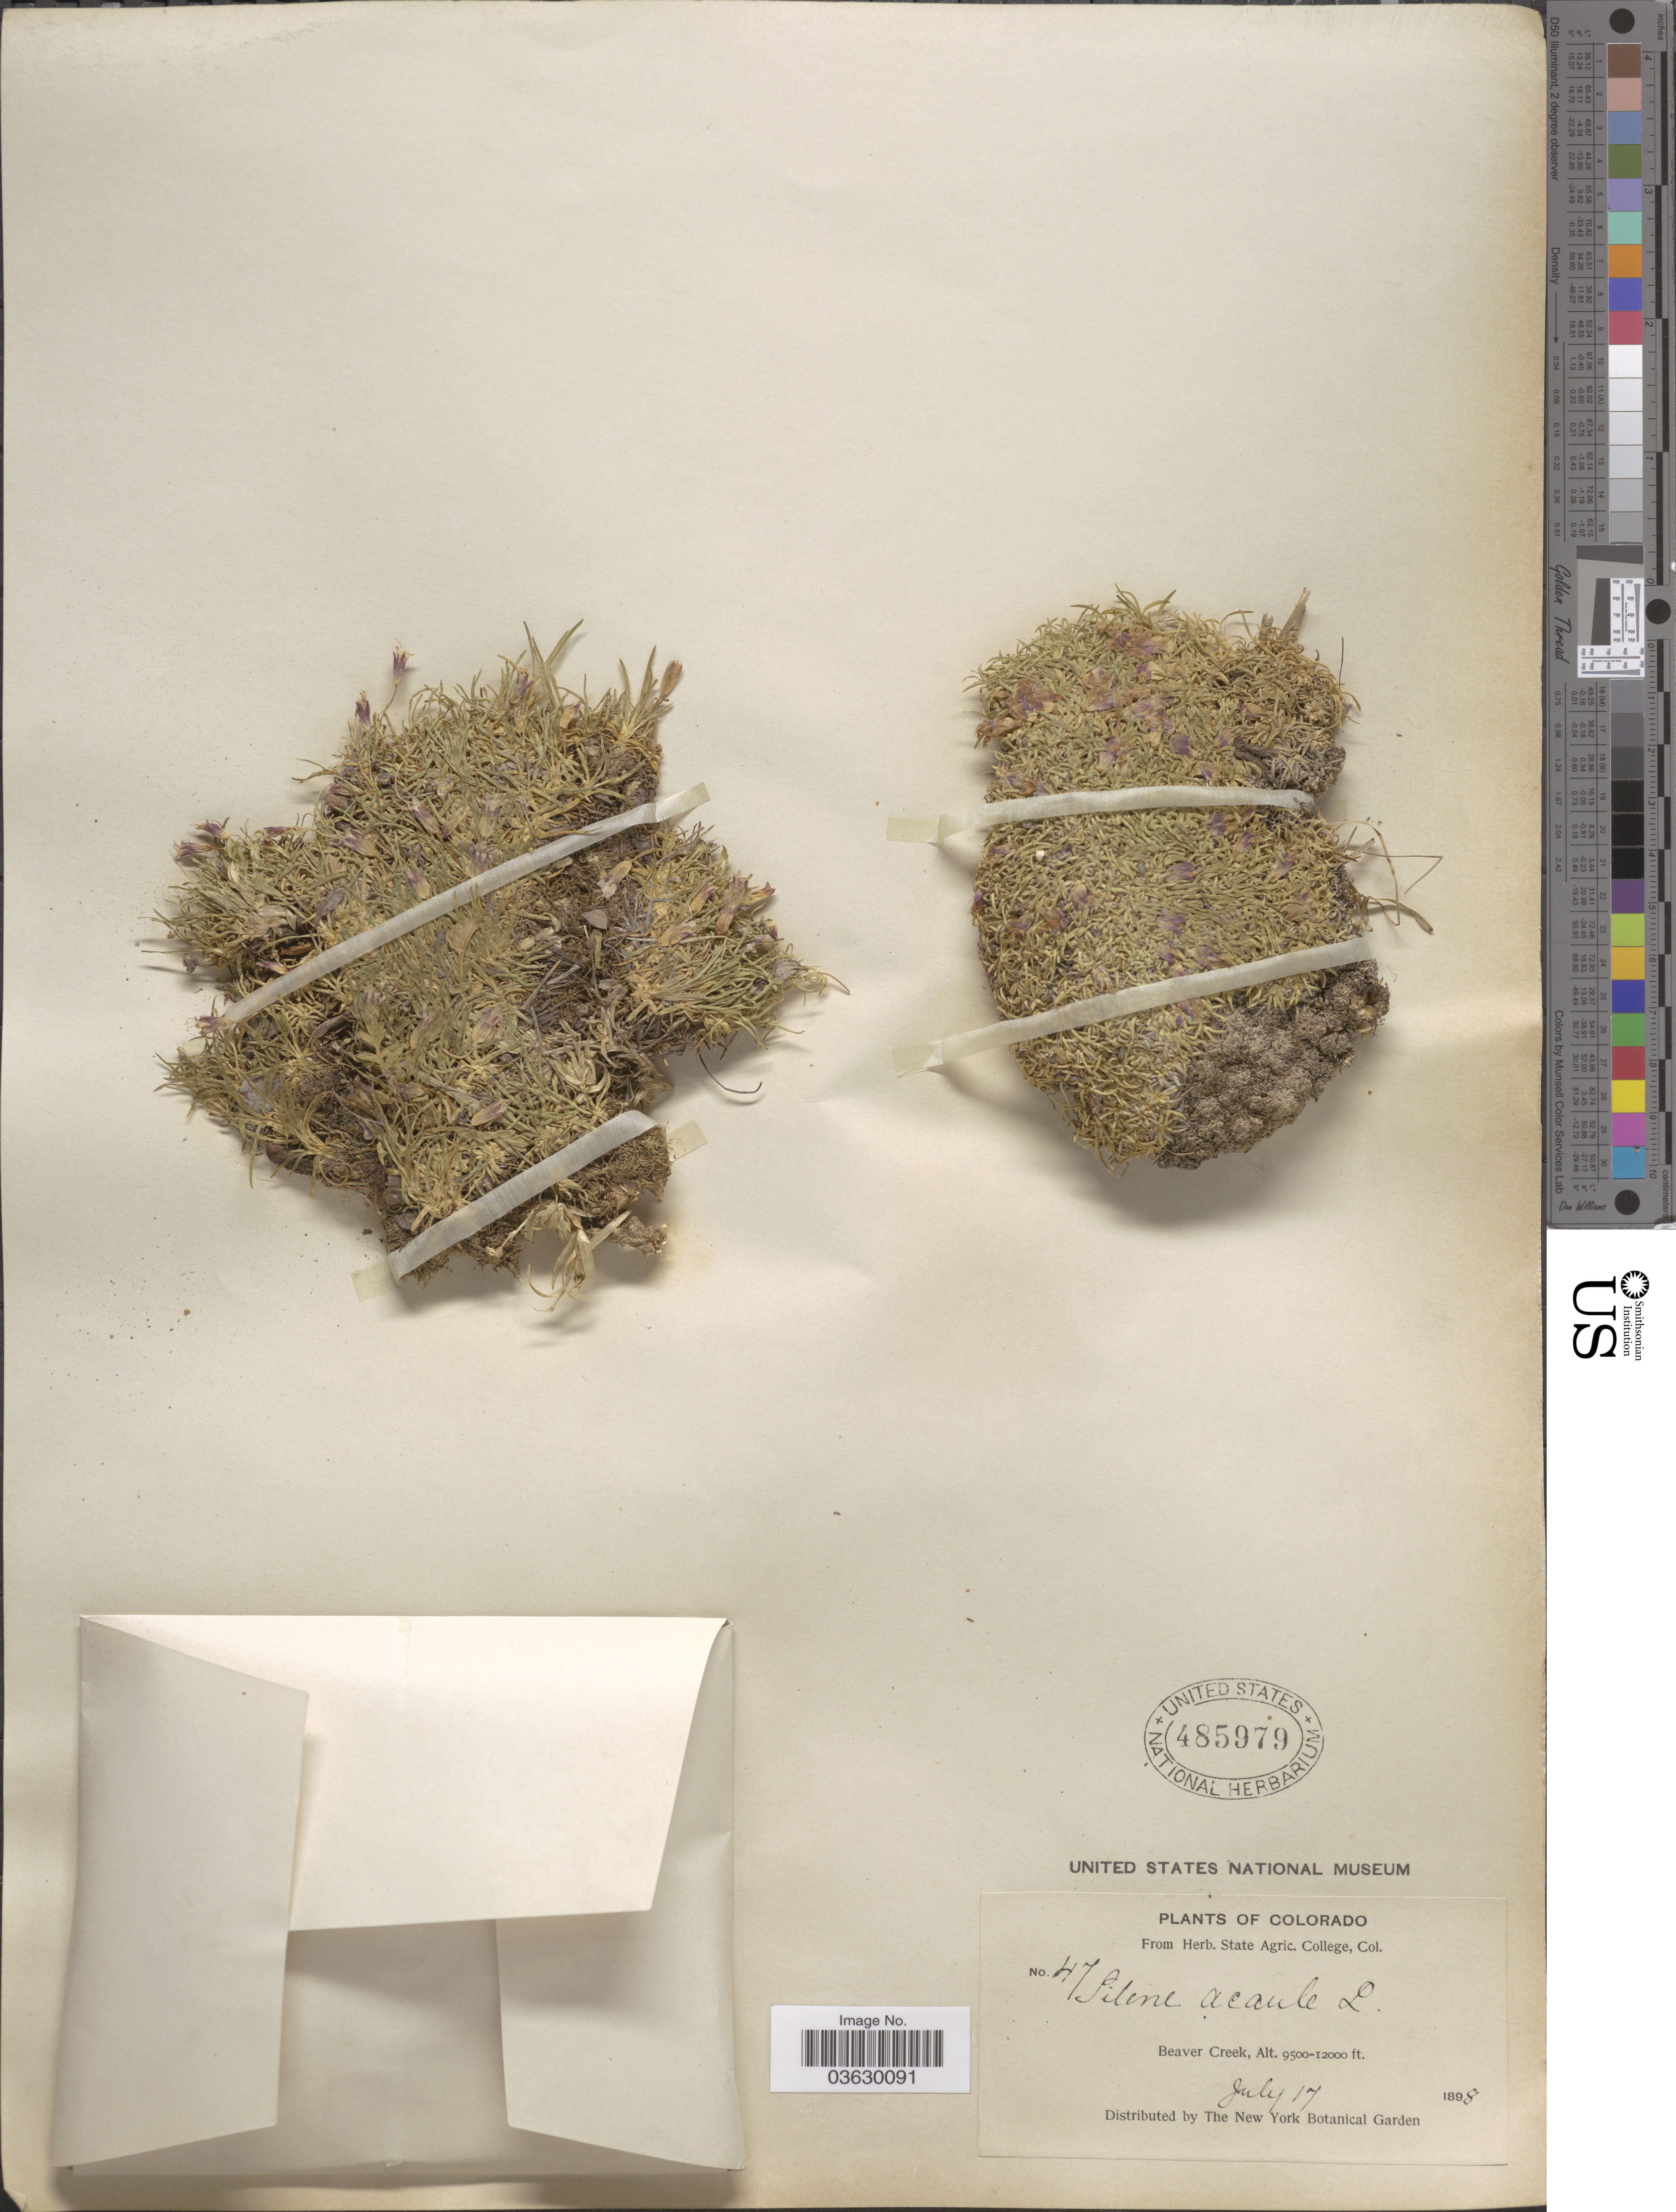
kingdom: Plantae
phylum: Tracheophyta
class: Magnoliopsida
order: Caryophyllales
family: Caryophyllaceae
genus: Silene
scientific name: Silene acaulis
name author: (L.) Jacq.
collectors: ex herb. State Agric. College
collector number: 47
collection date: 1898-07-17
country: United States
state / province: Colorado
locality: Beaver Creek.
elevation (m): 2896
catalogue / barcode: US 485979